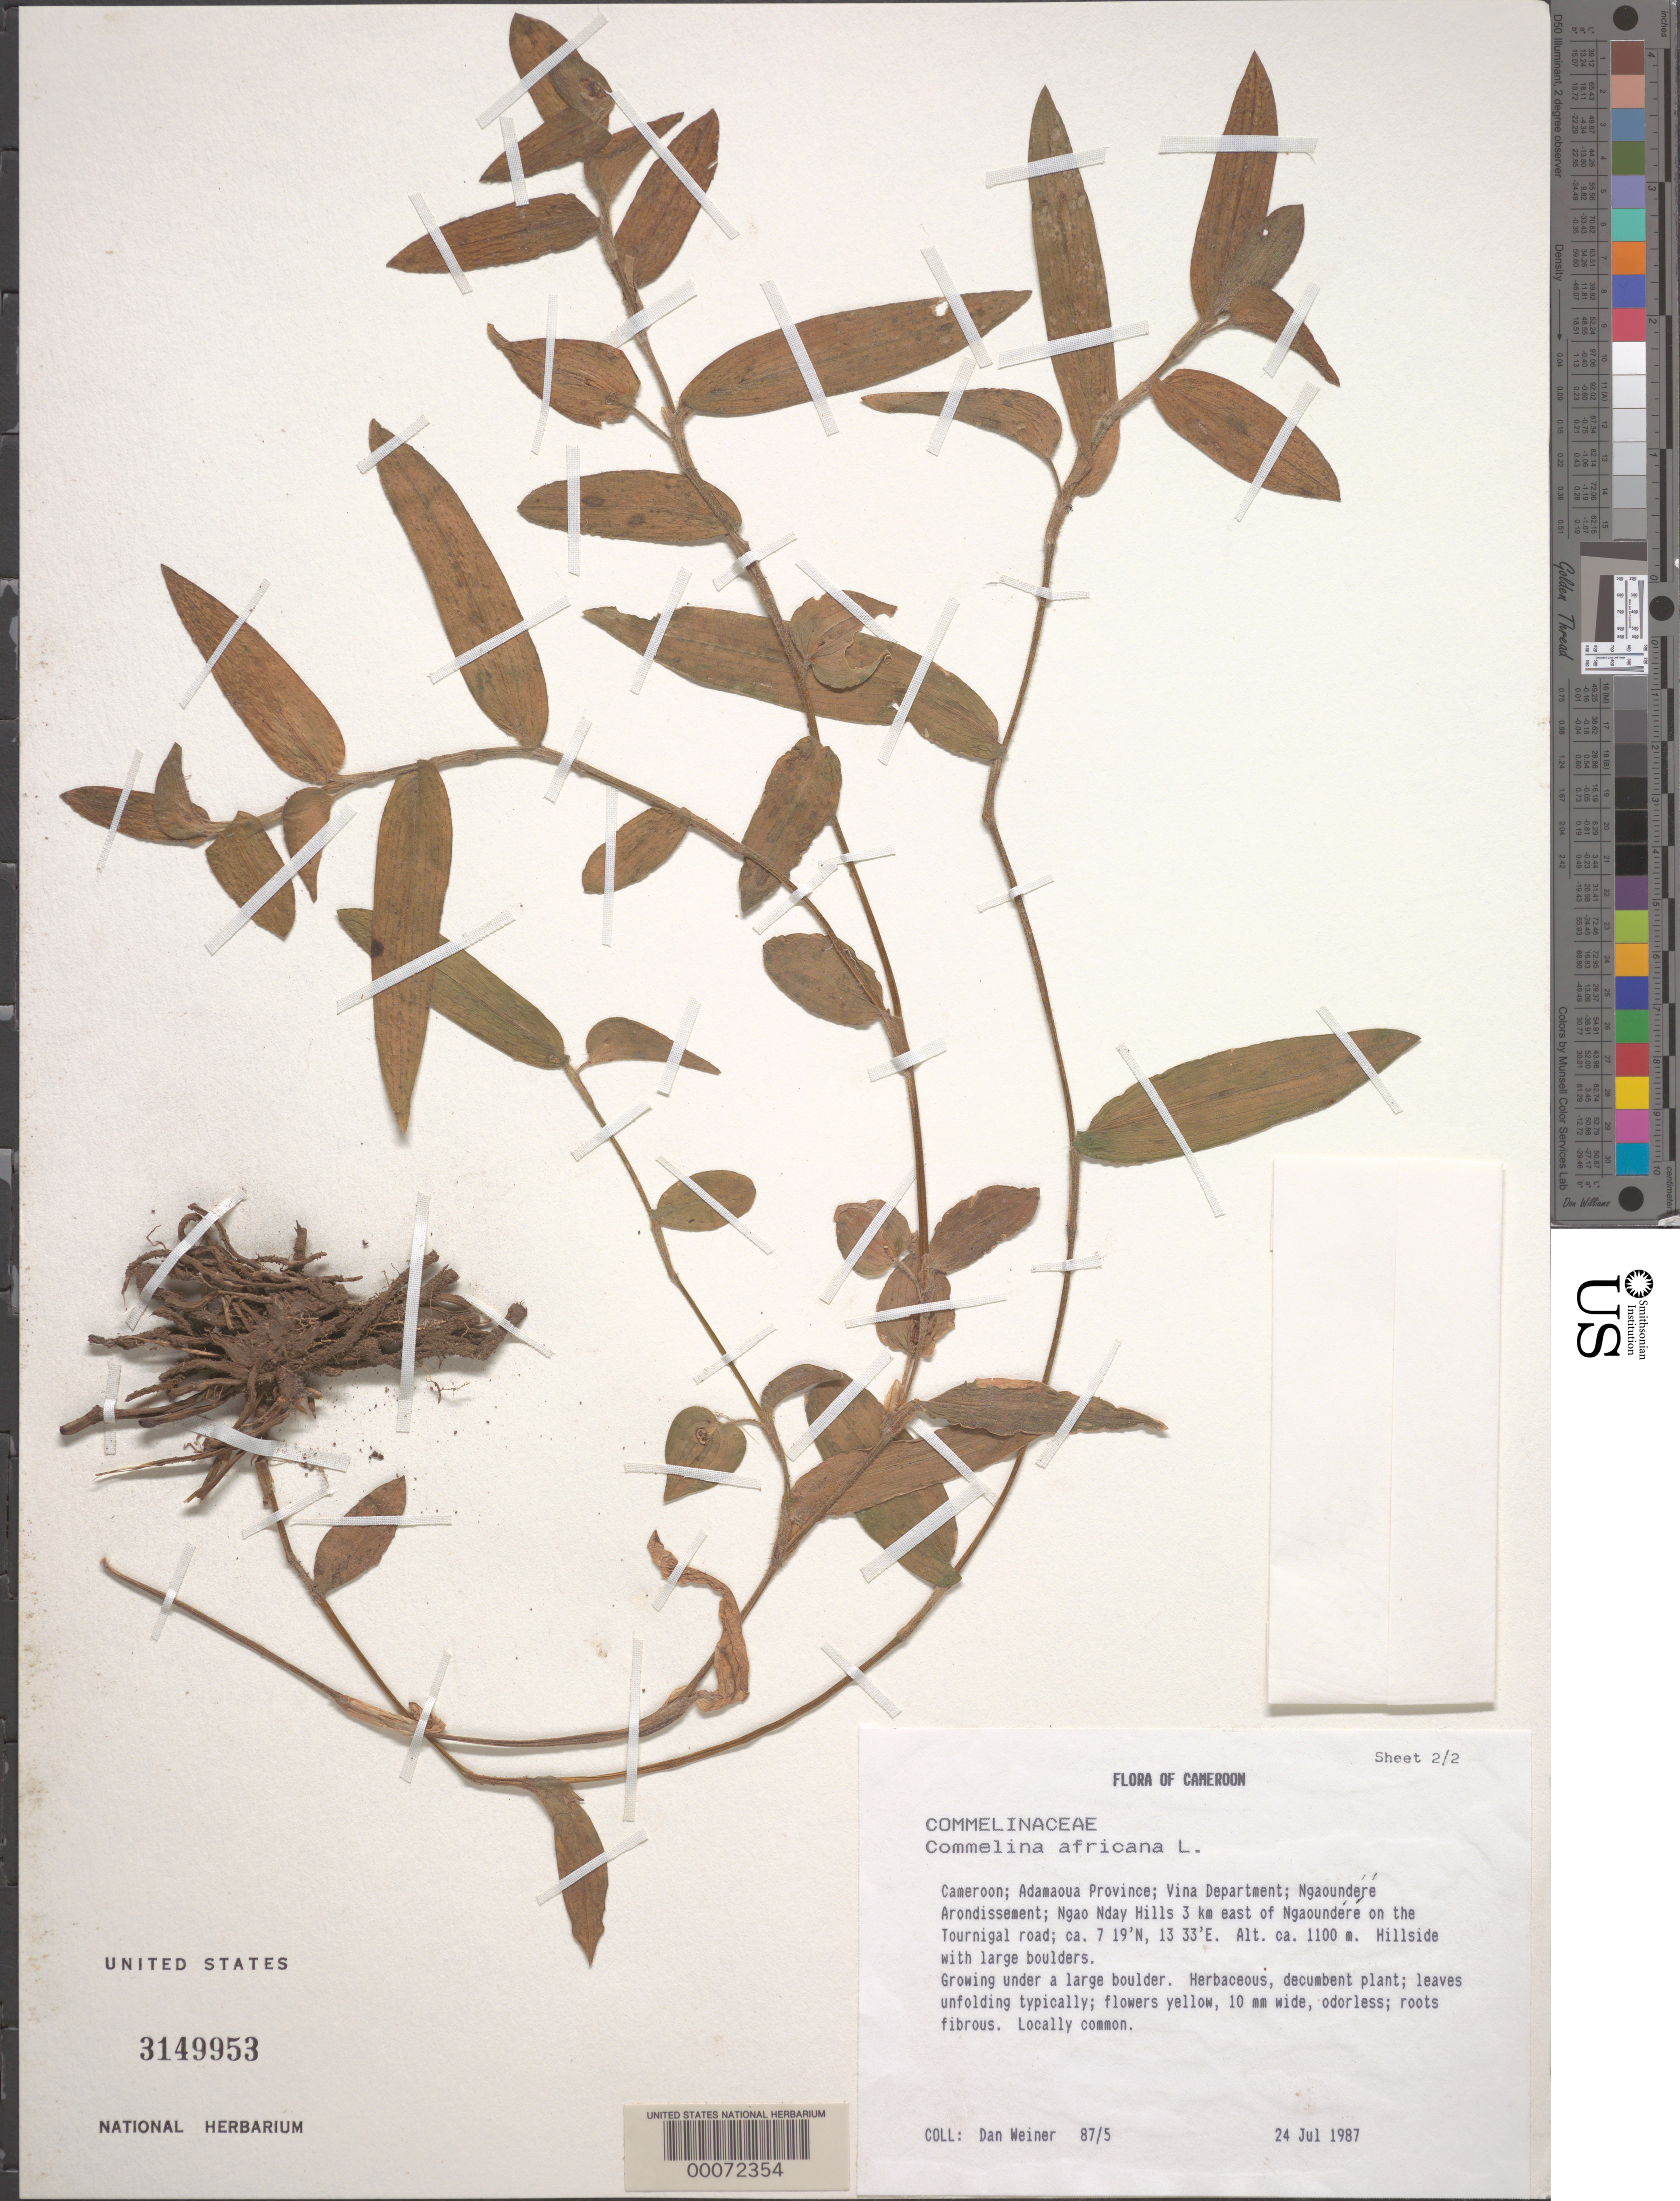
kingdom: Plantae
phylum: Tracheophyta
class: Liliopsida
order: Commelinales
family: Commelinaceae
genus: Commelina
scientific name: Commelina africana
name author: L.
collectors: D. Weiner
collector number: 87/5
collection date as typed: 24 Jul 1987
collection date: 1987-07-24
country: Cameroon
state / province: Adamawa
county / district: Vina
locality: Ngaoundere arondissement, ngao nday hills e of ngaoundere on tournigal road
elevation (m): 1100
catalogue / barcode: US 3149953